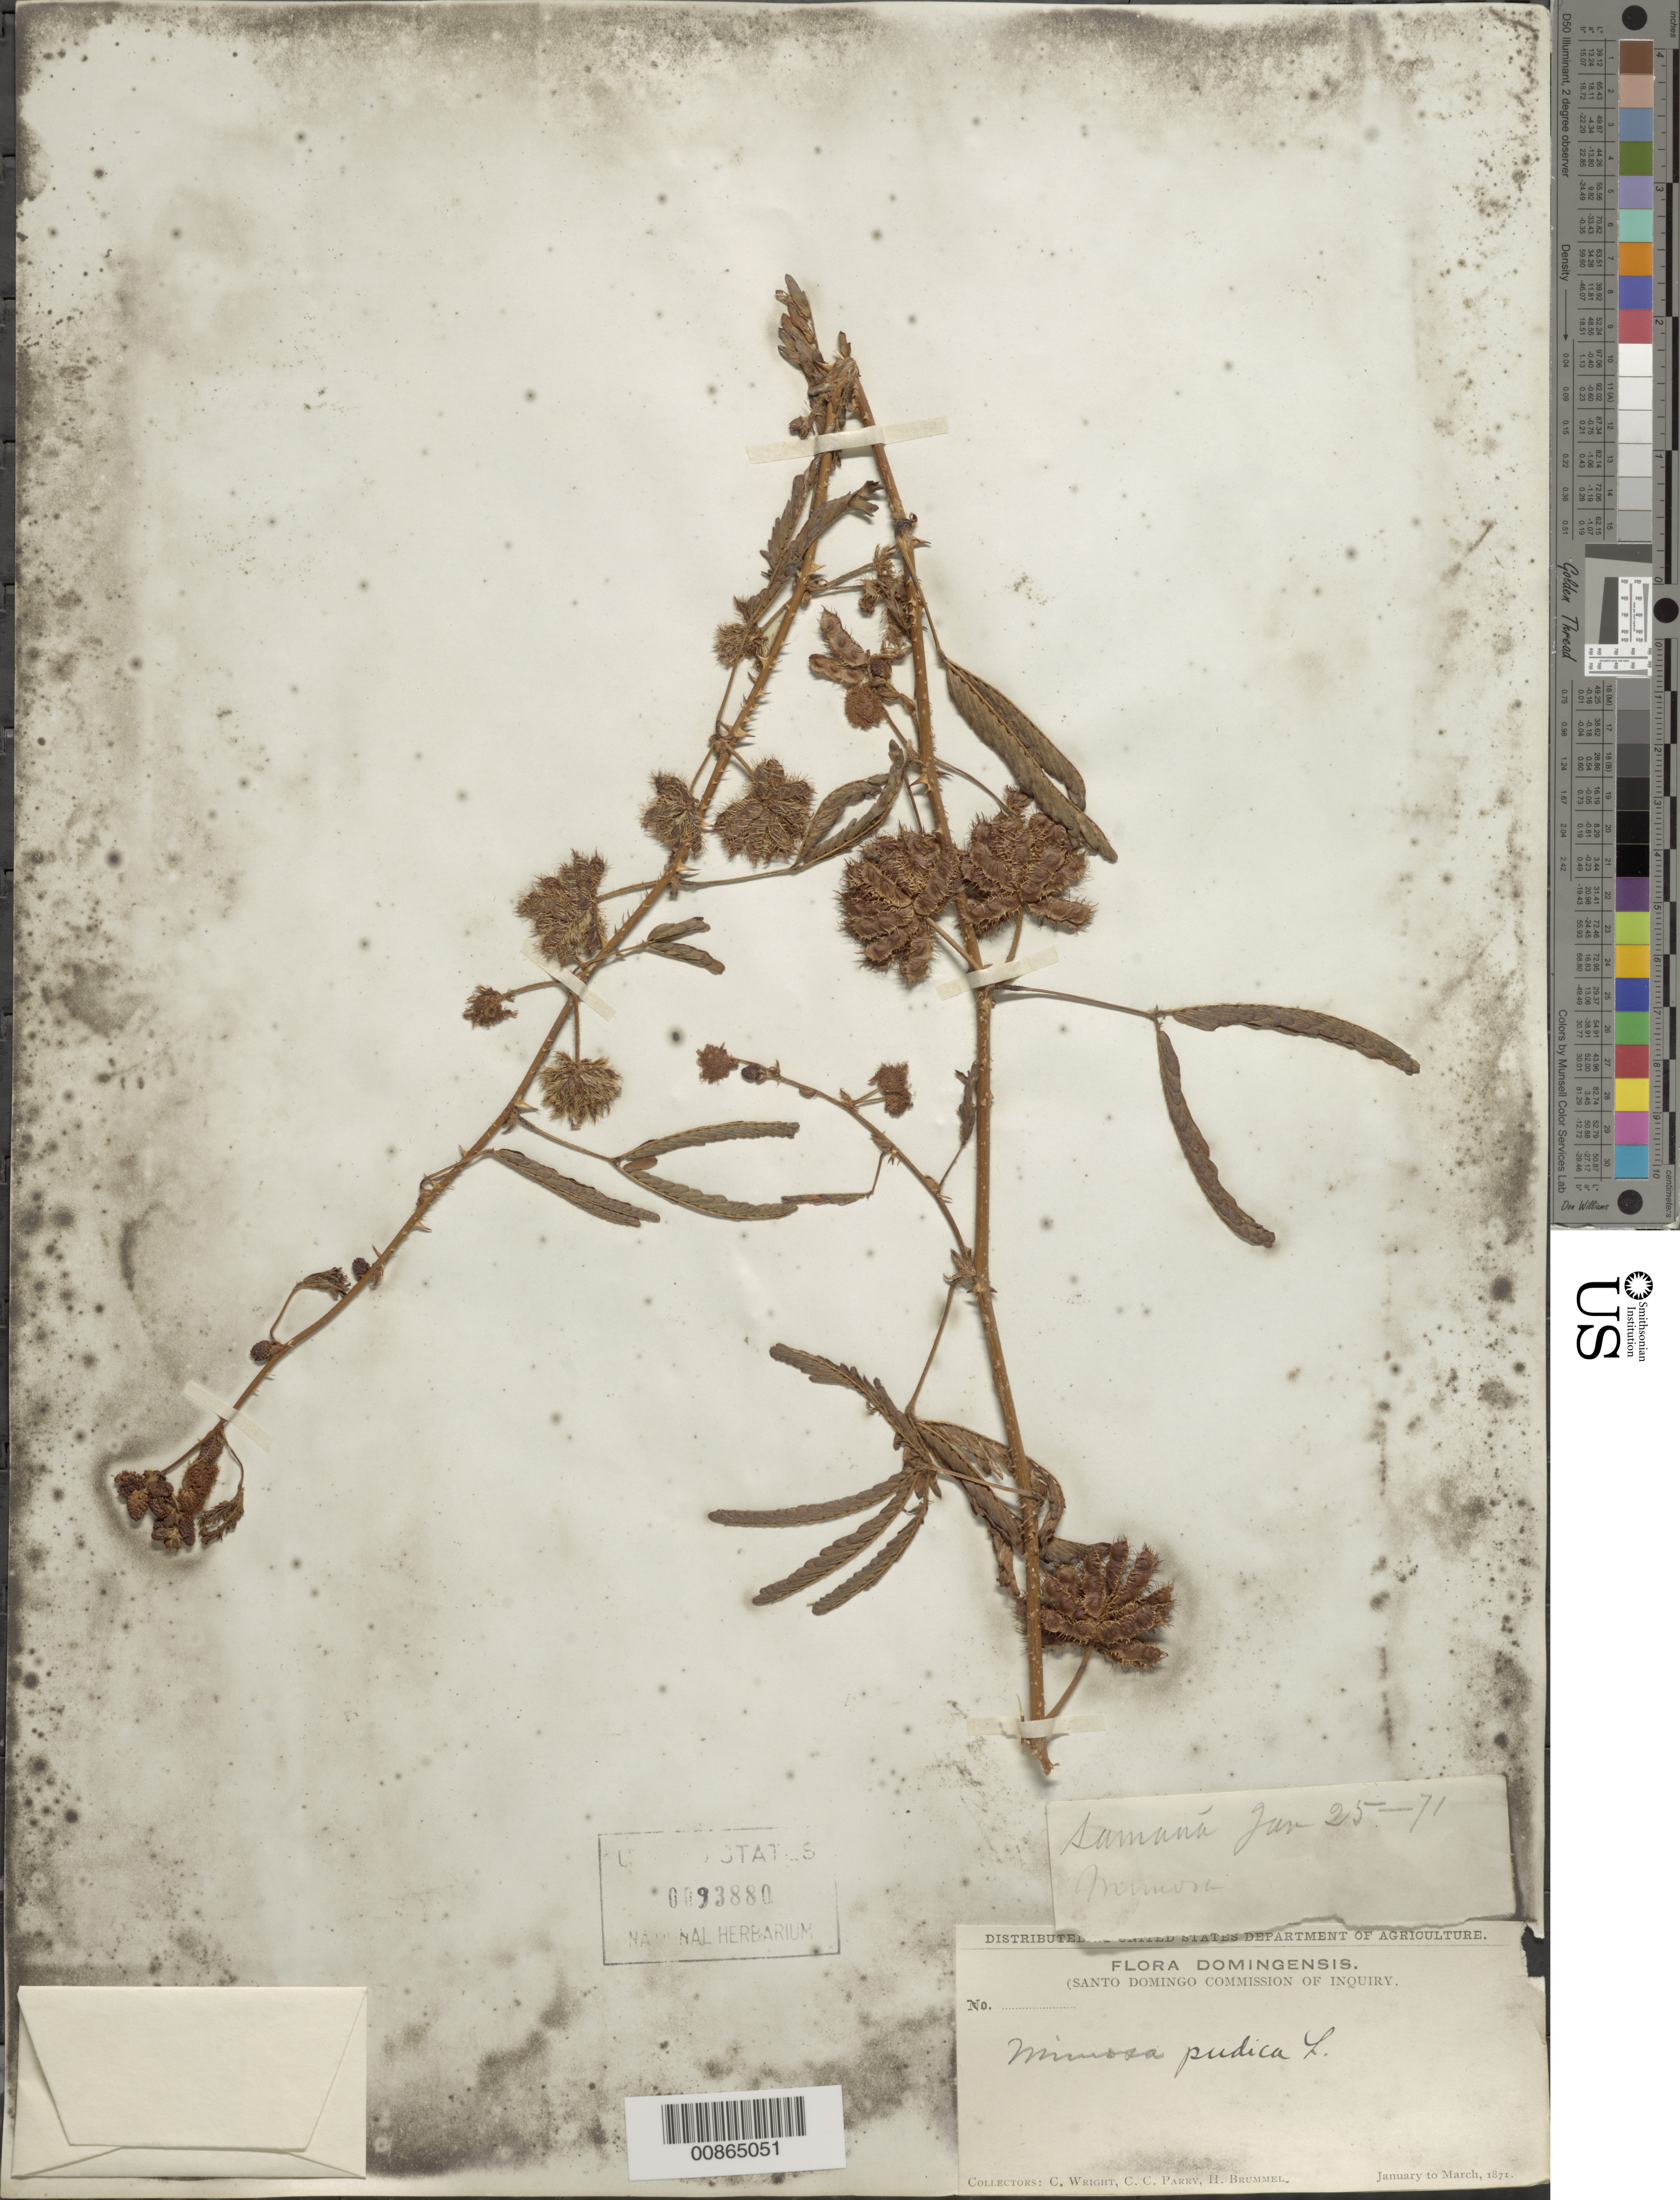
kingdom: Plantae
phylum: Tracheophyta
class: Magnoliopsida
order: Fabales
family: Fabaceae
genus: Mimosa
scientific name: Mimosa pudica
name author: L.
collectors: C. Wright, C. C. Parry & H. Brummel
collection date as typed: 25 Jan 1871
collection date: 1871-01-25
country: Dominican Republic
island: Hispaniola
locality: Samaná.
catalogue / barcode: US 93880